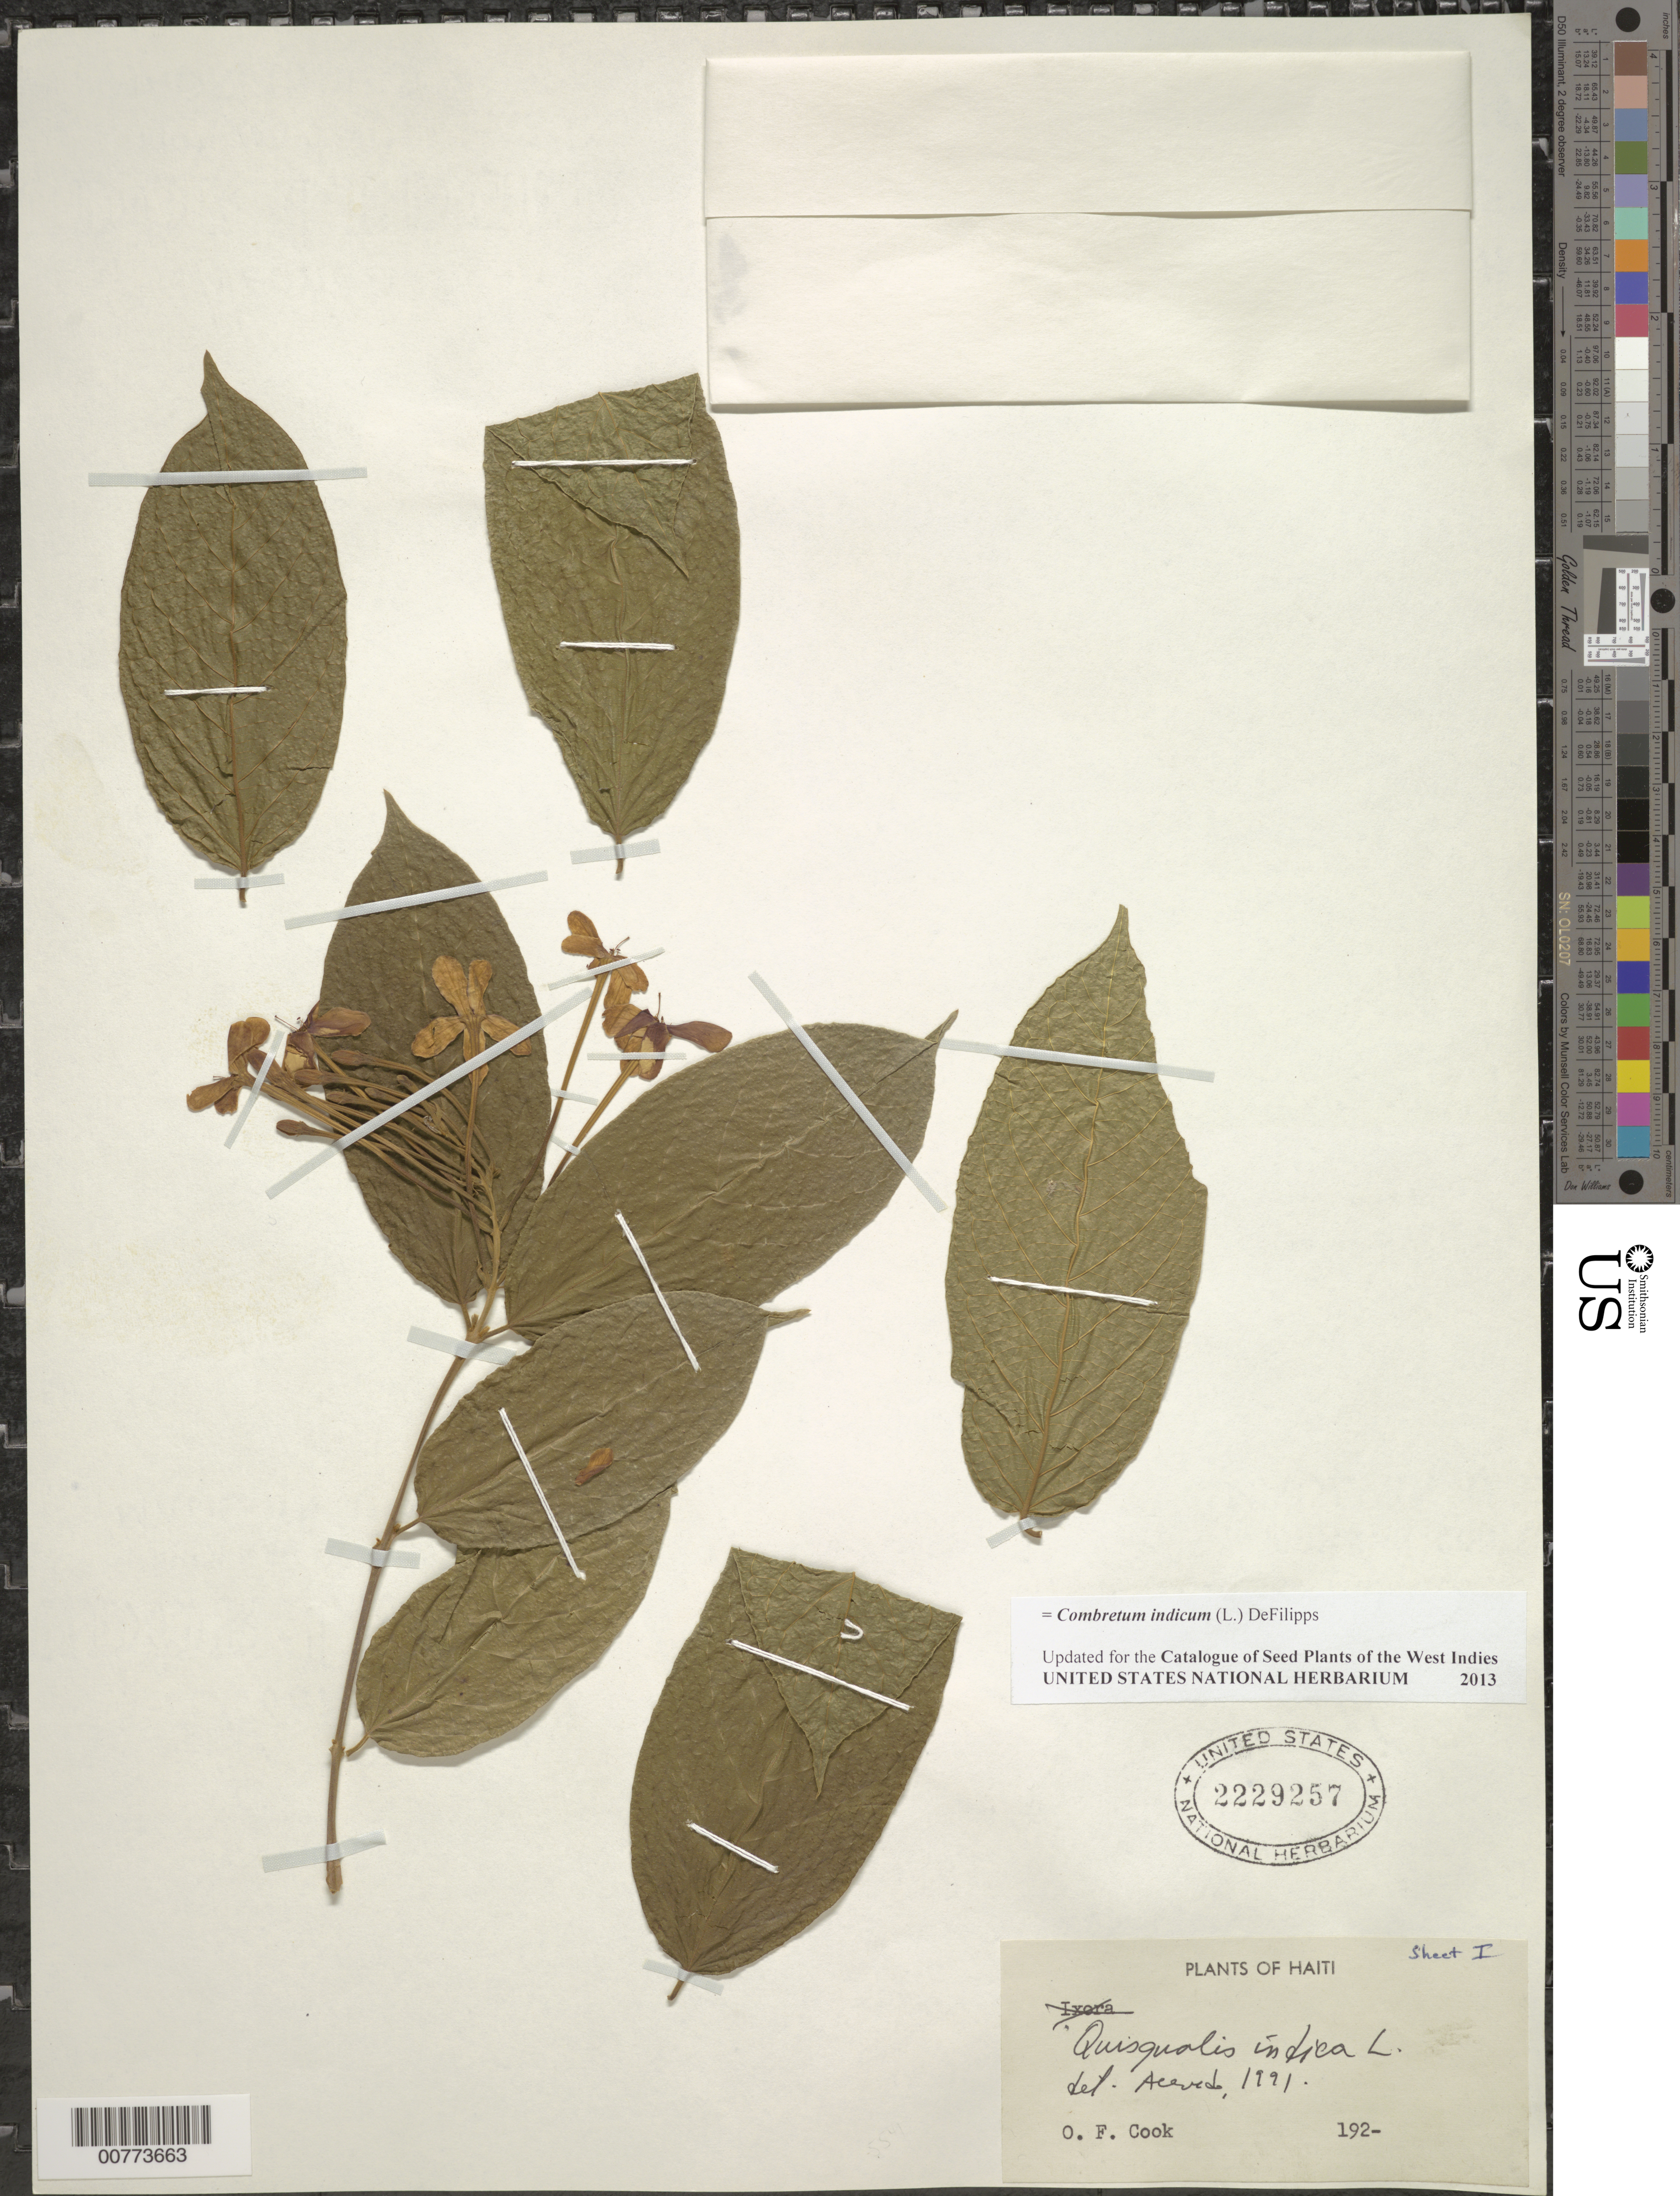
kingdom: Plantae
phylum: Tracheophyta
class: Magnoliopsida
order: Myrtales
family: Combretaceae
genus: Combretum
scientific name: Combretum indicum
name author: (L.) DeFilipps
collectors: O. F. Cook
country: Haiti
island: Hispaniola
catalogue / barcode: US 2229257